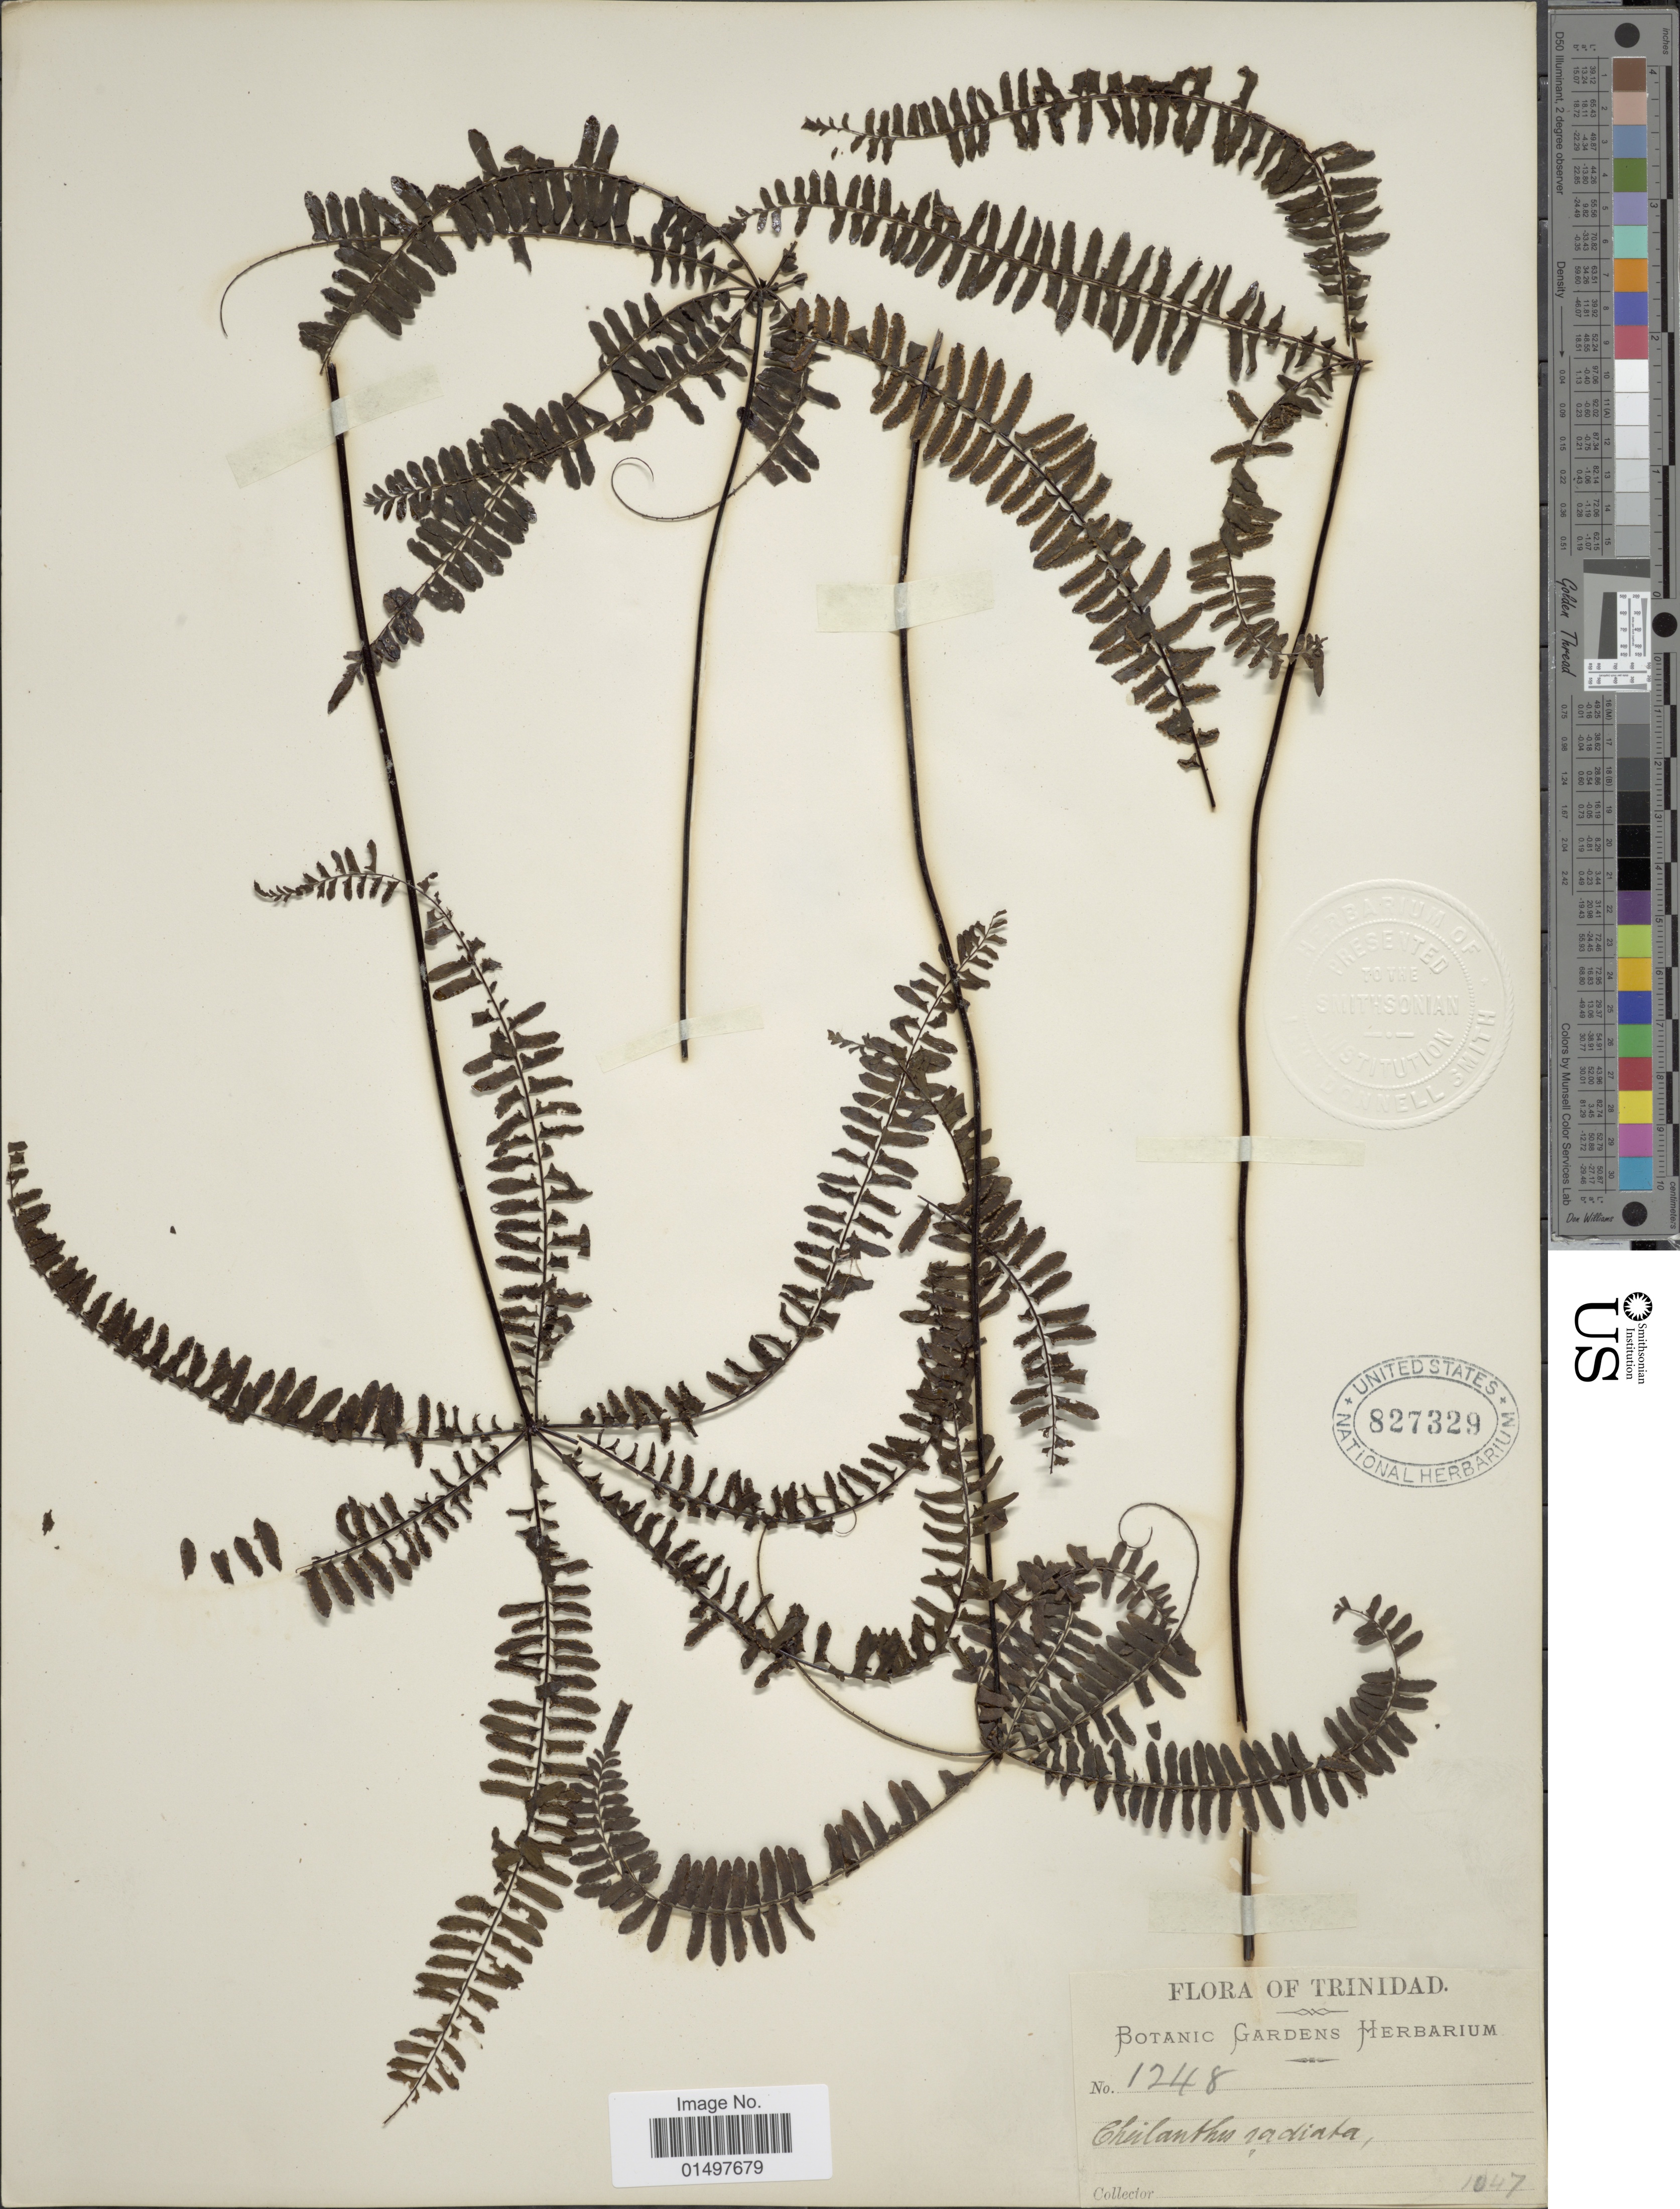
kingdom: Plantae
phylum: Tracheophyta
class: Polypodiopsida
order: Polypodiales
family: Pteridaceae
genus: Adiantopsis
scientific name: Adiantopsis radiata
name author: (L.) Fée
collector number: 1248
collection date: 1947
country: Trinidad and Tobago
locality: Trinidad.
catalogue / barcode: US 827329